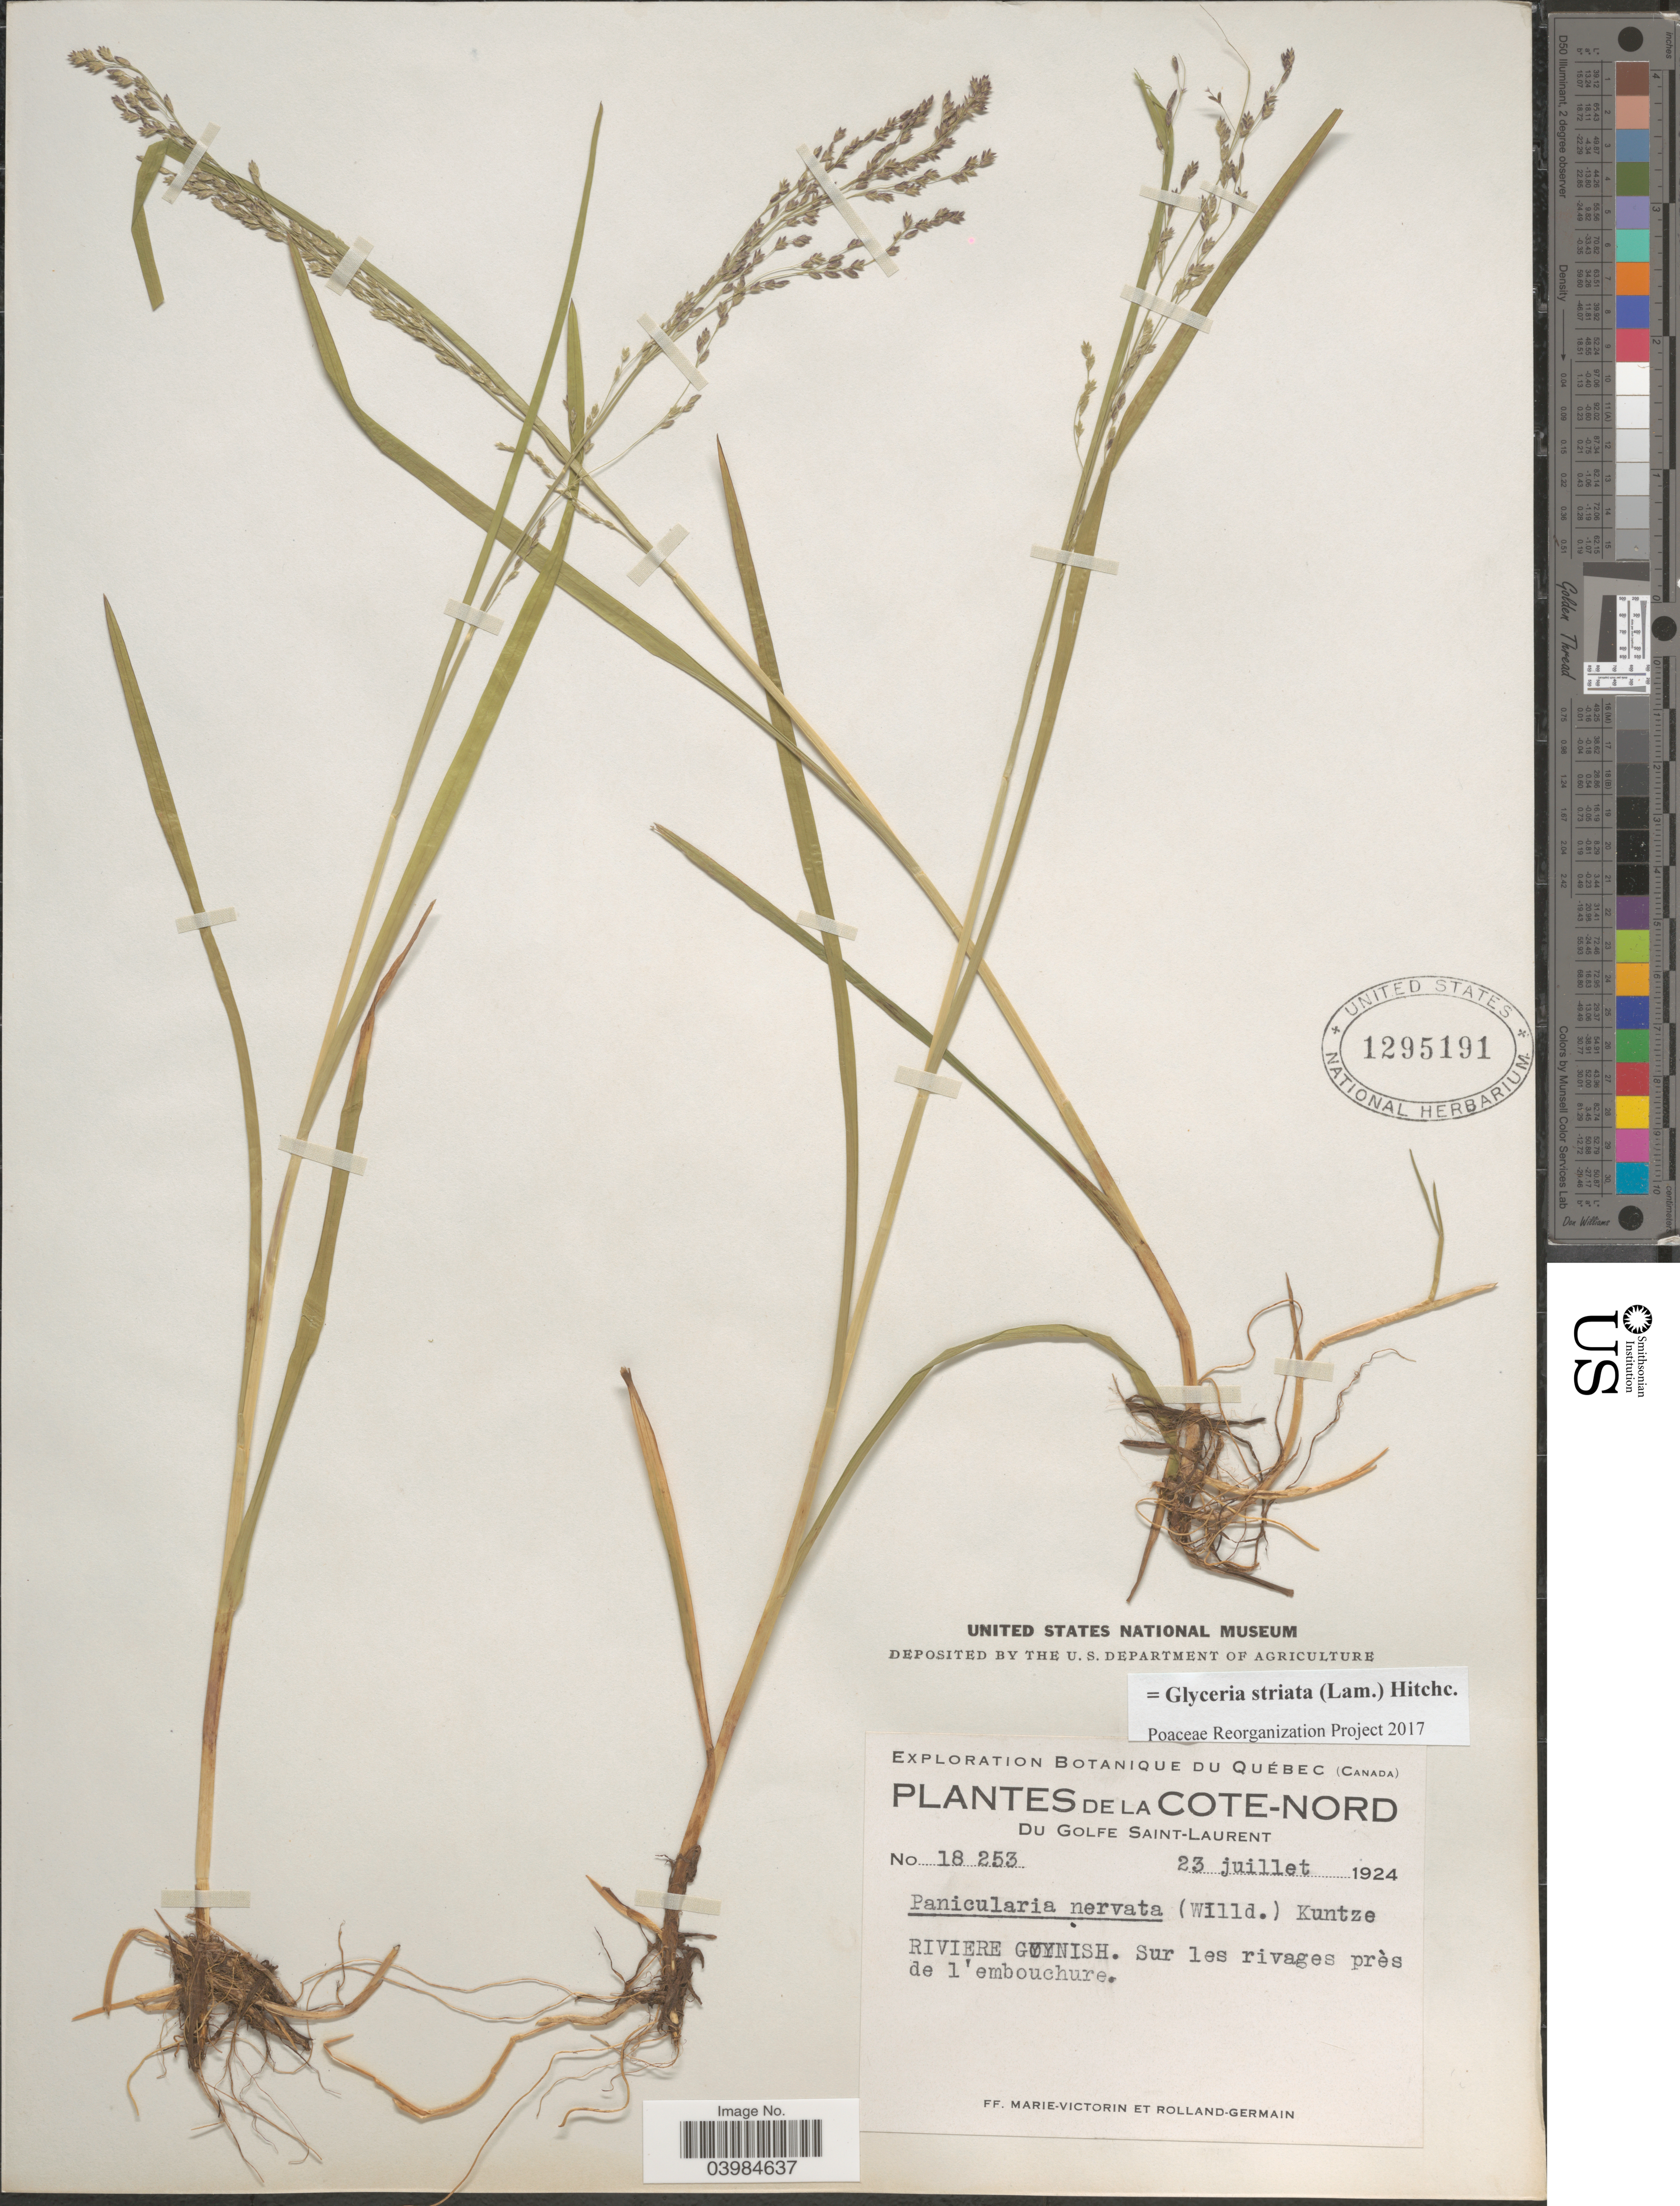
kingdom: Plantae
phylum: Tracheophyta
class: Liliopsida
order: Poales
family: Poaceae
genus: Glyceria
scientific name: Glyceria striata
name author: (Lam.) Hitchc.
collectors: F. Marie-Victorin & Rolland-Germain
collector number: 18253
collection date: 1924-07-23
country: Canada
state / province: Quebec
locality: La Cote-Nord. Du Golfe Saint-Laurent. Riviere Goynish. Sur les rivages près de l'embouchure.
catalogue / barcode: US 1295191